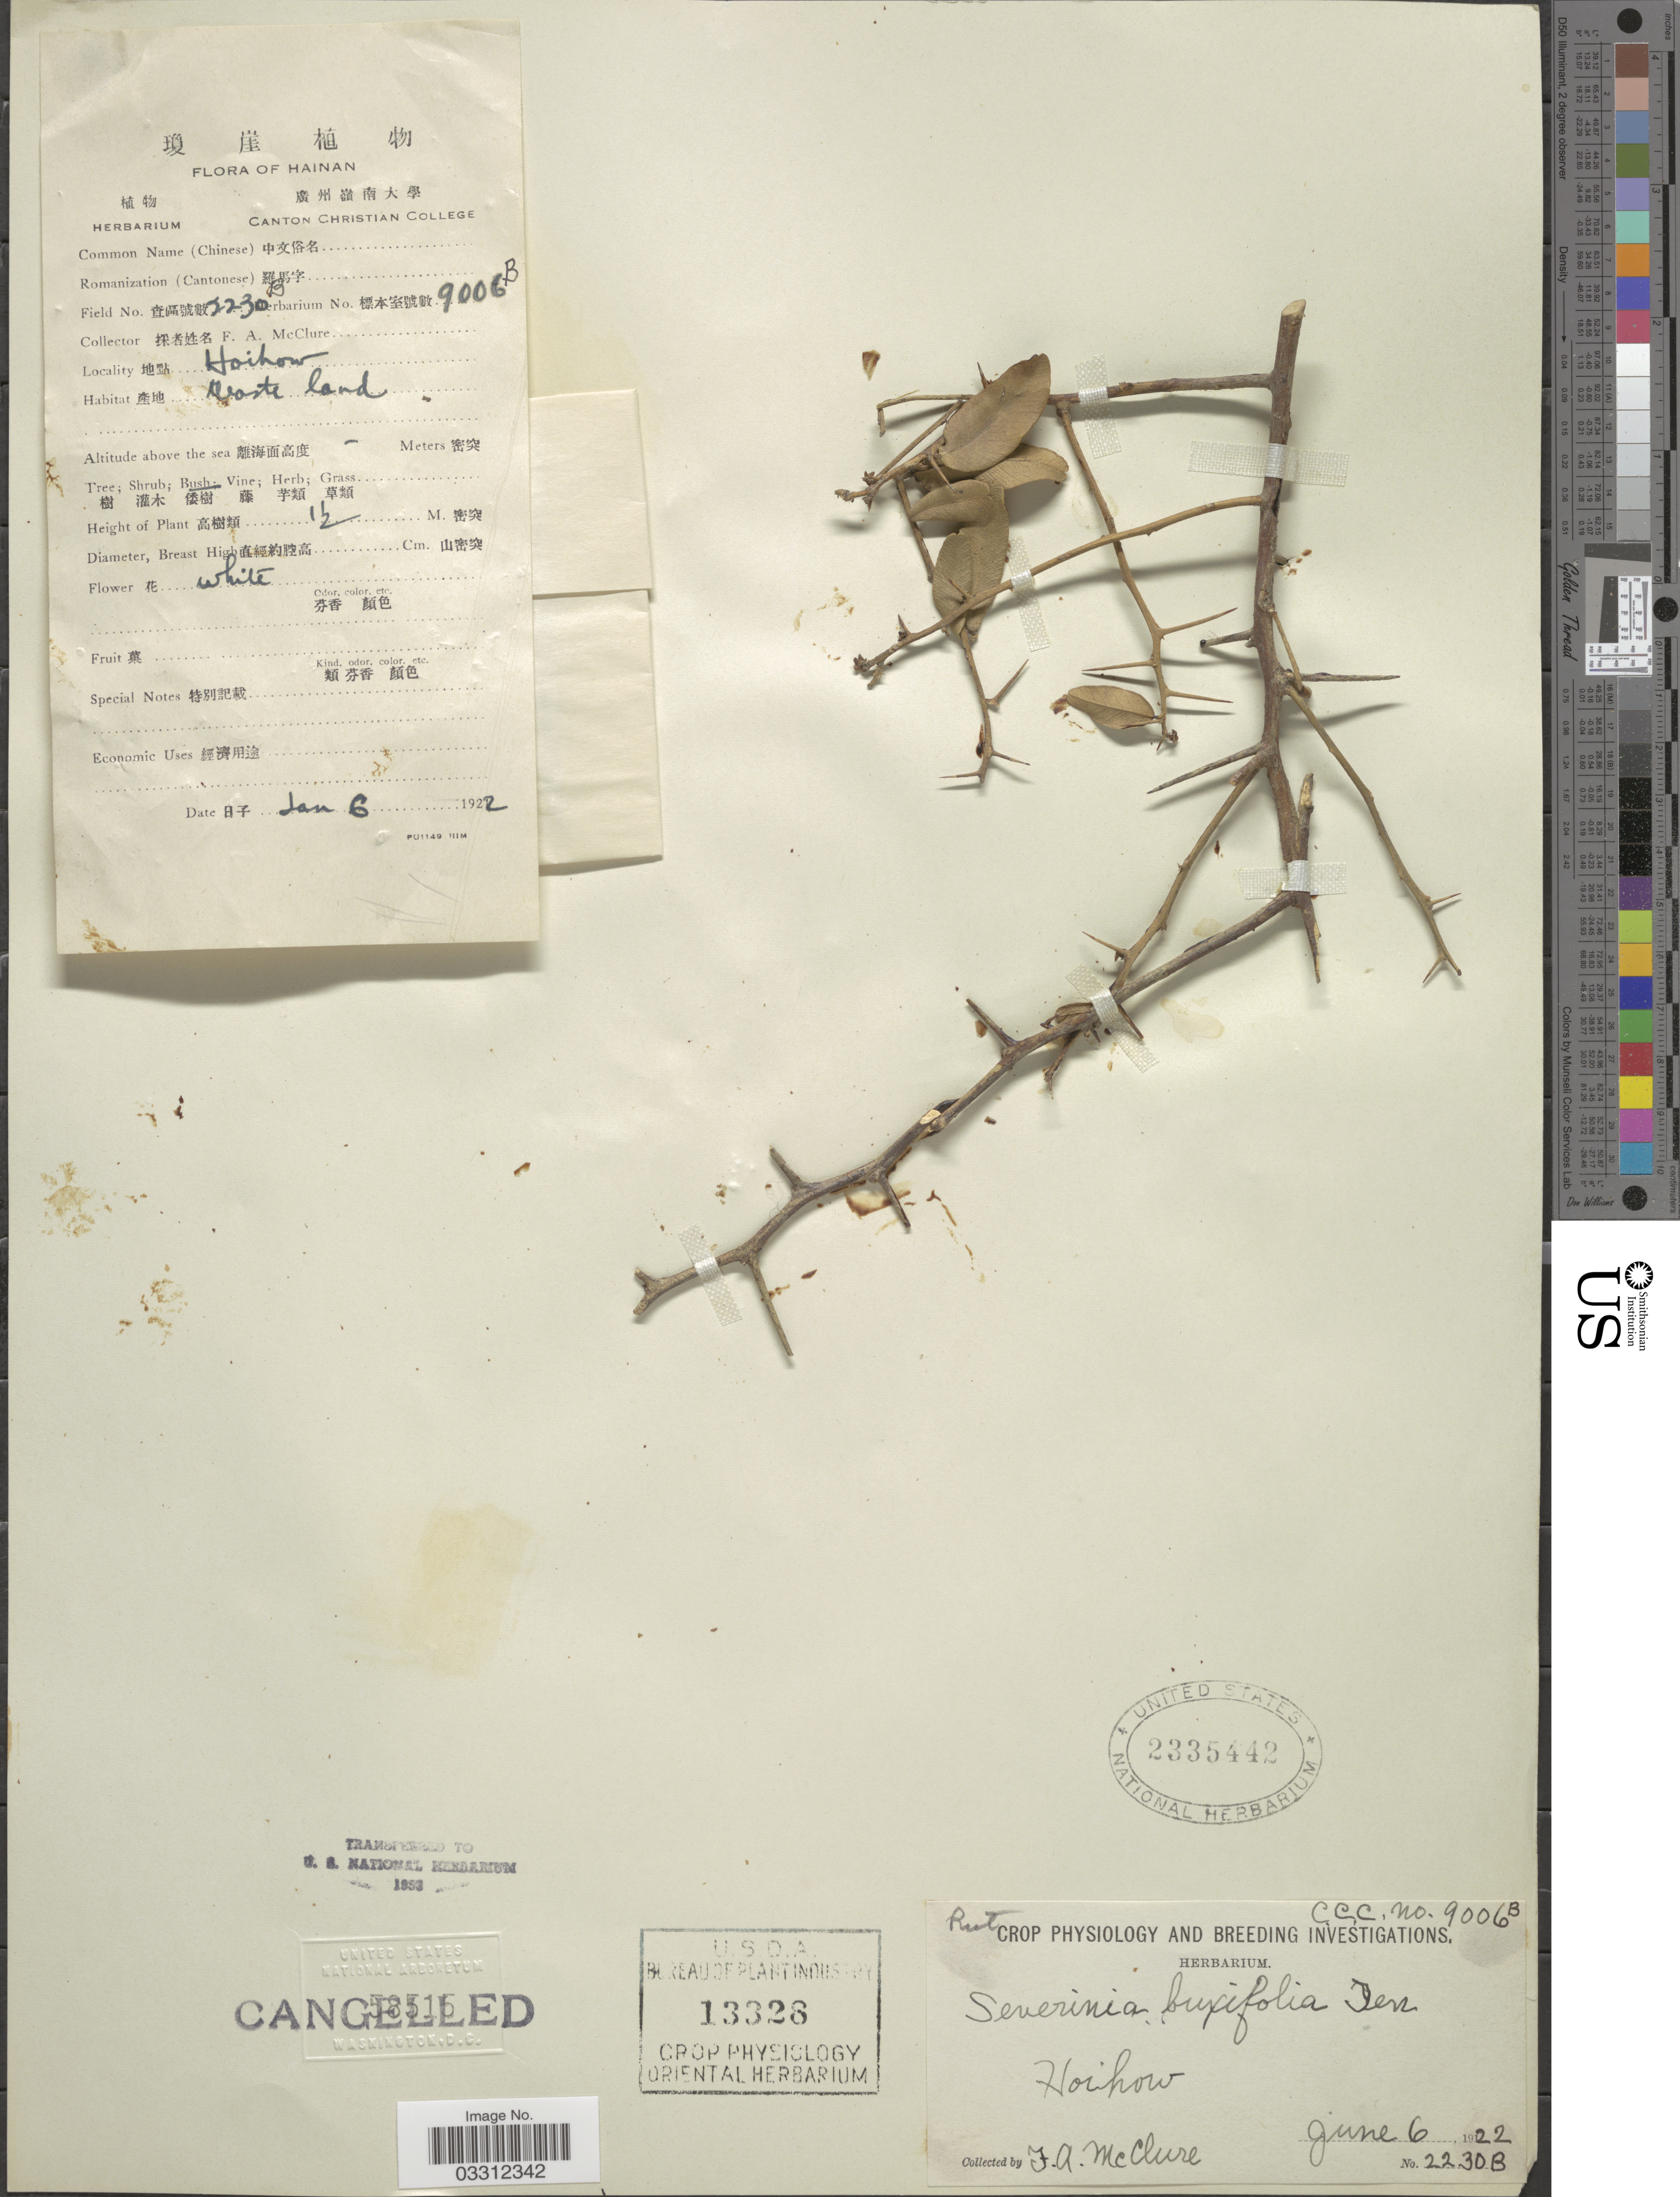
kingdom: Plantae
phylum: Tracheophyta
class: Magnoliopsida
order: Sapindales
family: Rutaceae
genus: Atalantia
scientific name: Atalantia buxifolia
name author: (Poir.) Oliv.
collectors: F. A. McClure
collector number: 2230B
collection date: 1922-06-06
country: China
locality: Hoihow.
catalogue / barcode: US 2335442